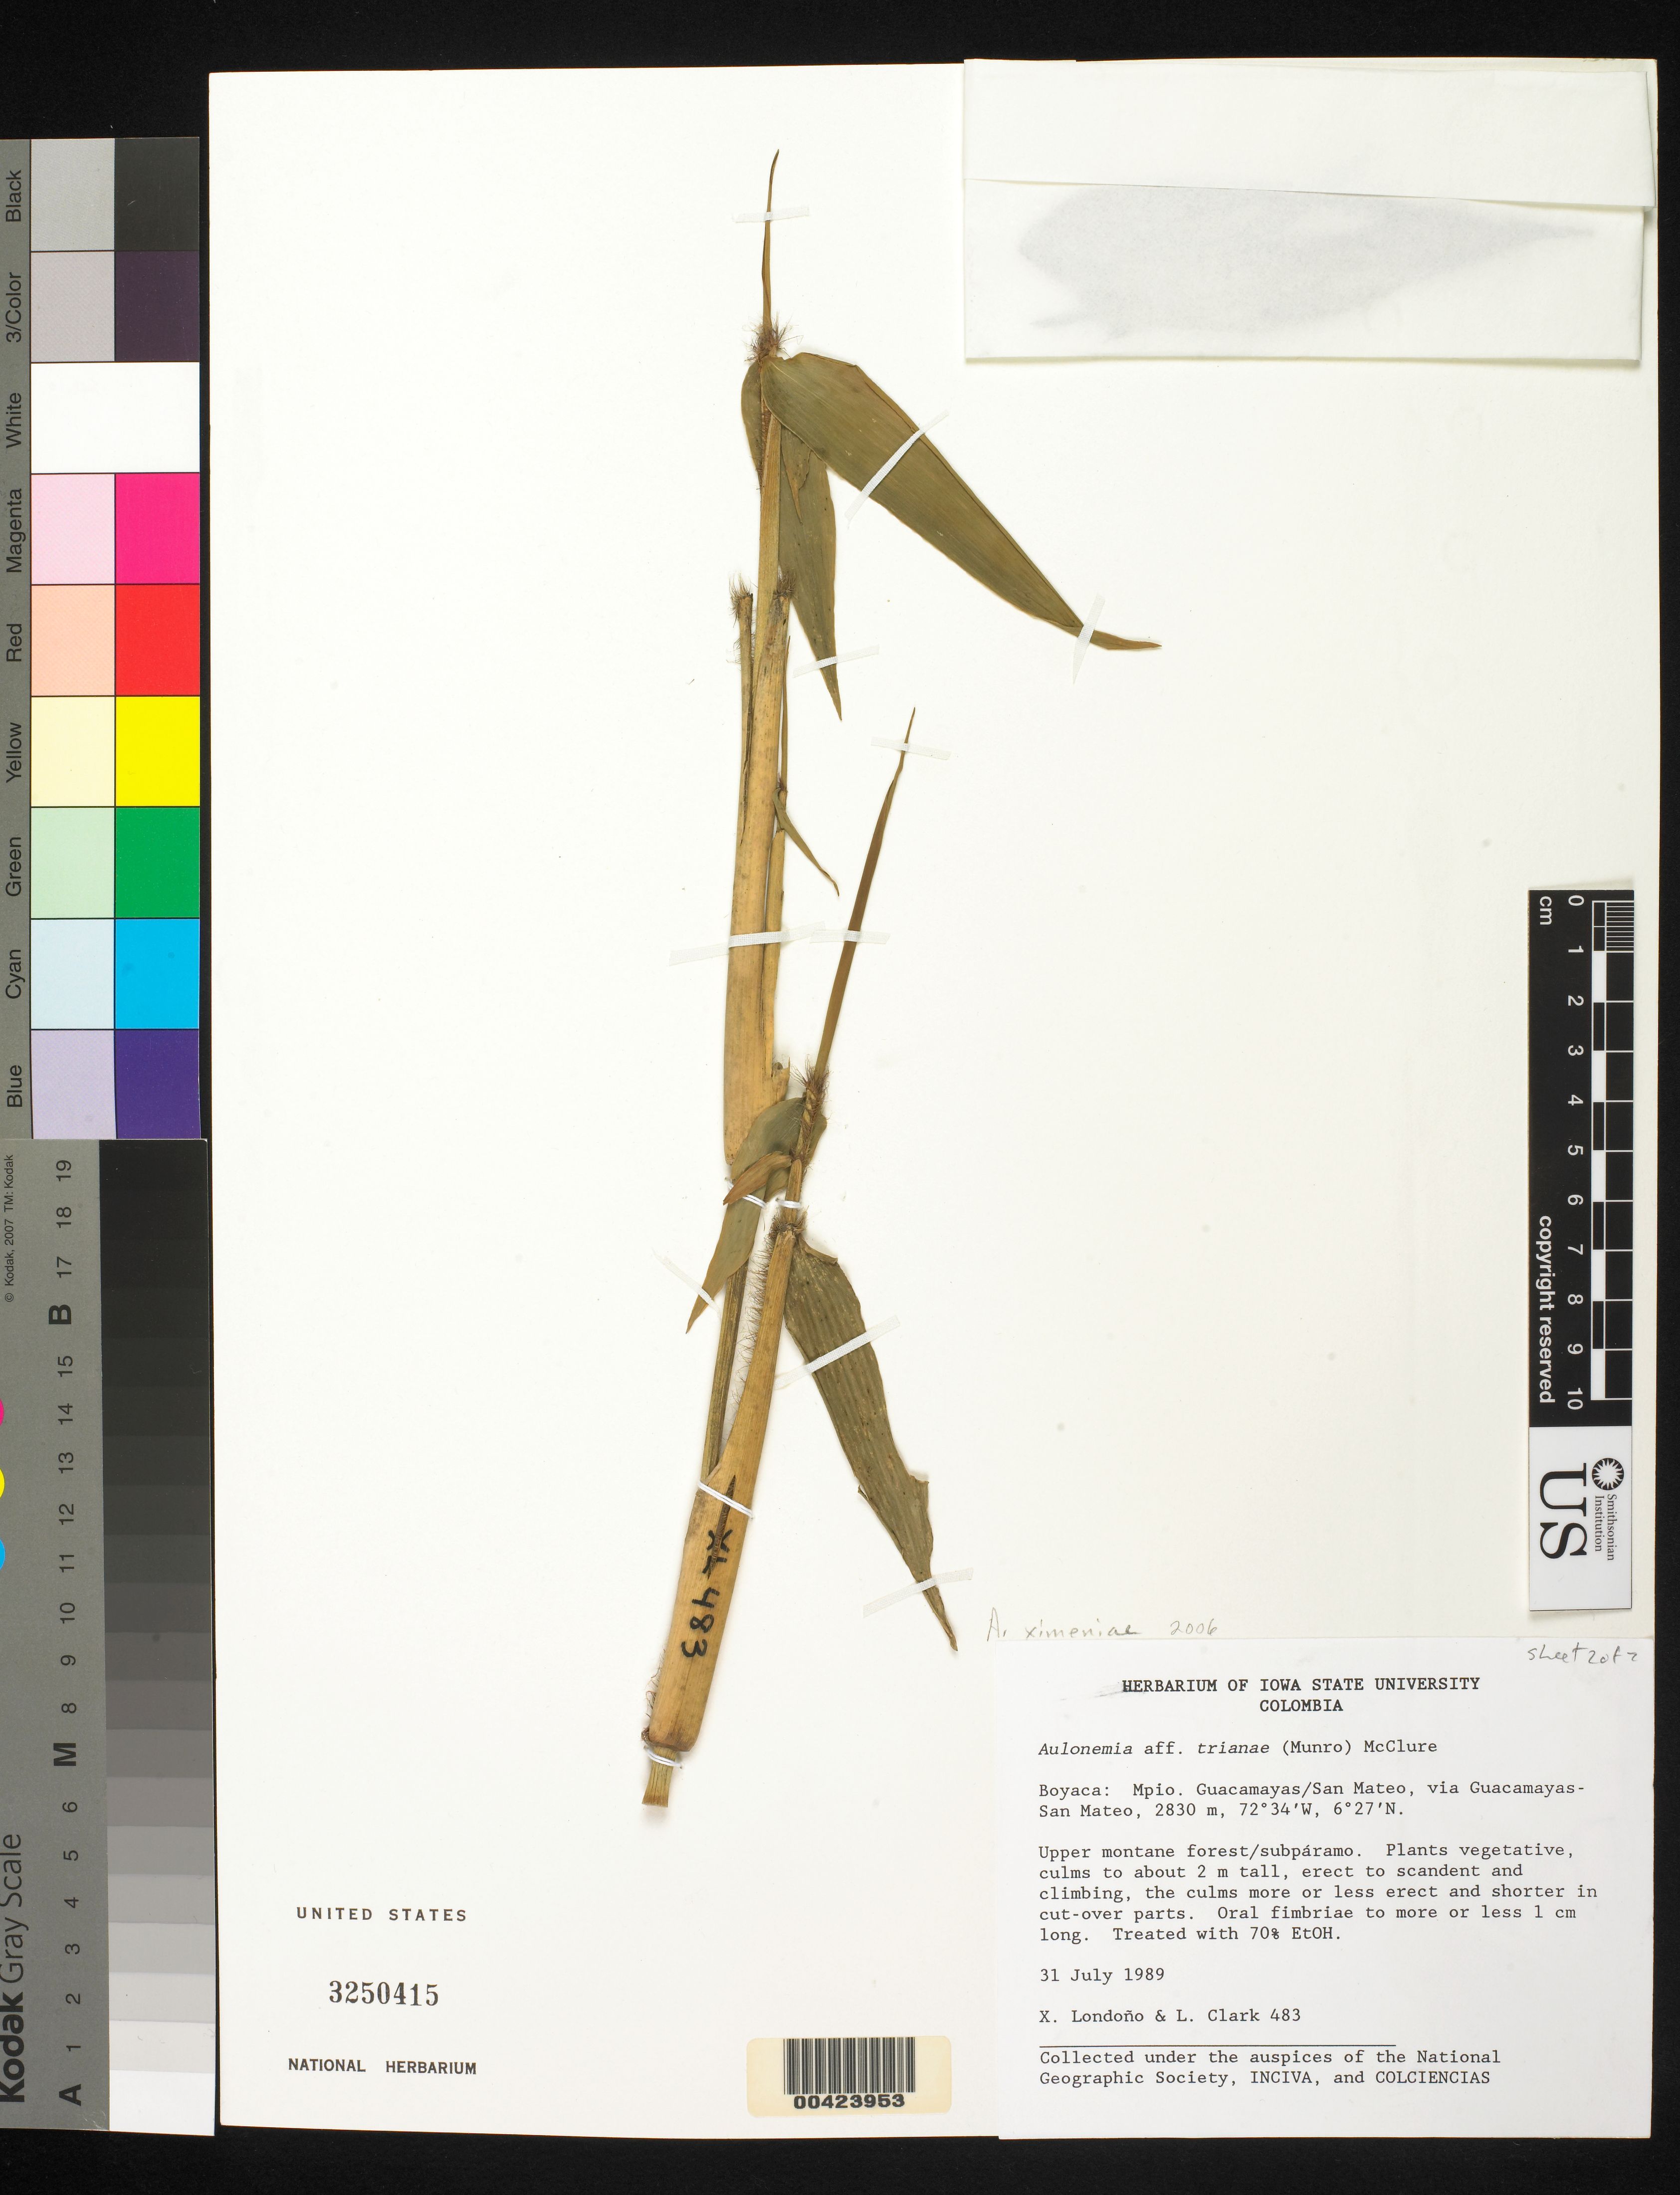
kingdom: Plantae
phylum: Tracheophyta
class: Liliopsida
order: Poales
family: Poaceae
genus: Aulonemia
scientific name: Aulonemia ximenae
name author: L.G. Clark et al.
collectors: X. Londoño & L. G. Clark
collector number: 483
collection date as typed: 31 Jul 1989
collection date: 1989-07-31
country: Colombia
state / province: Boyacá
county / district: Guacamayas / San Mateo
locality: Via Guacamayas - San Mateo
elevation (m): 2830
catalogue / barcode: US 3250415